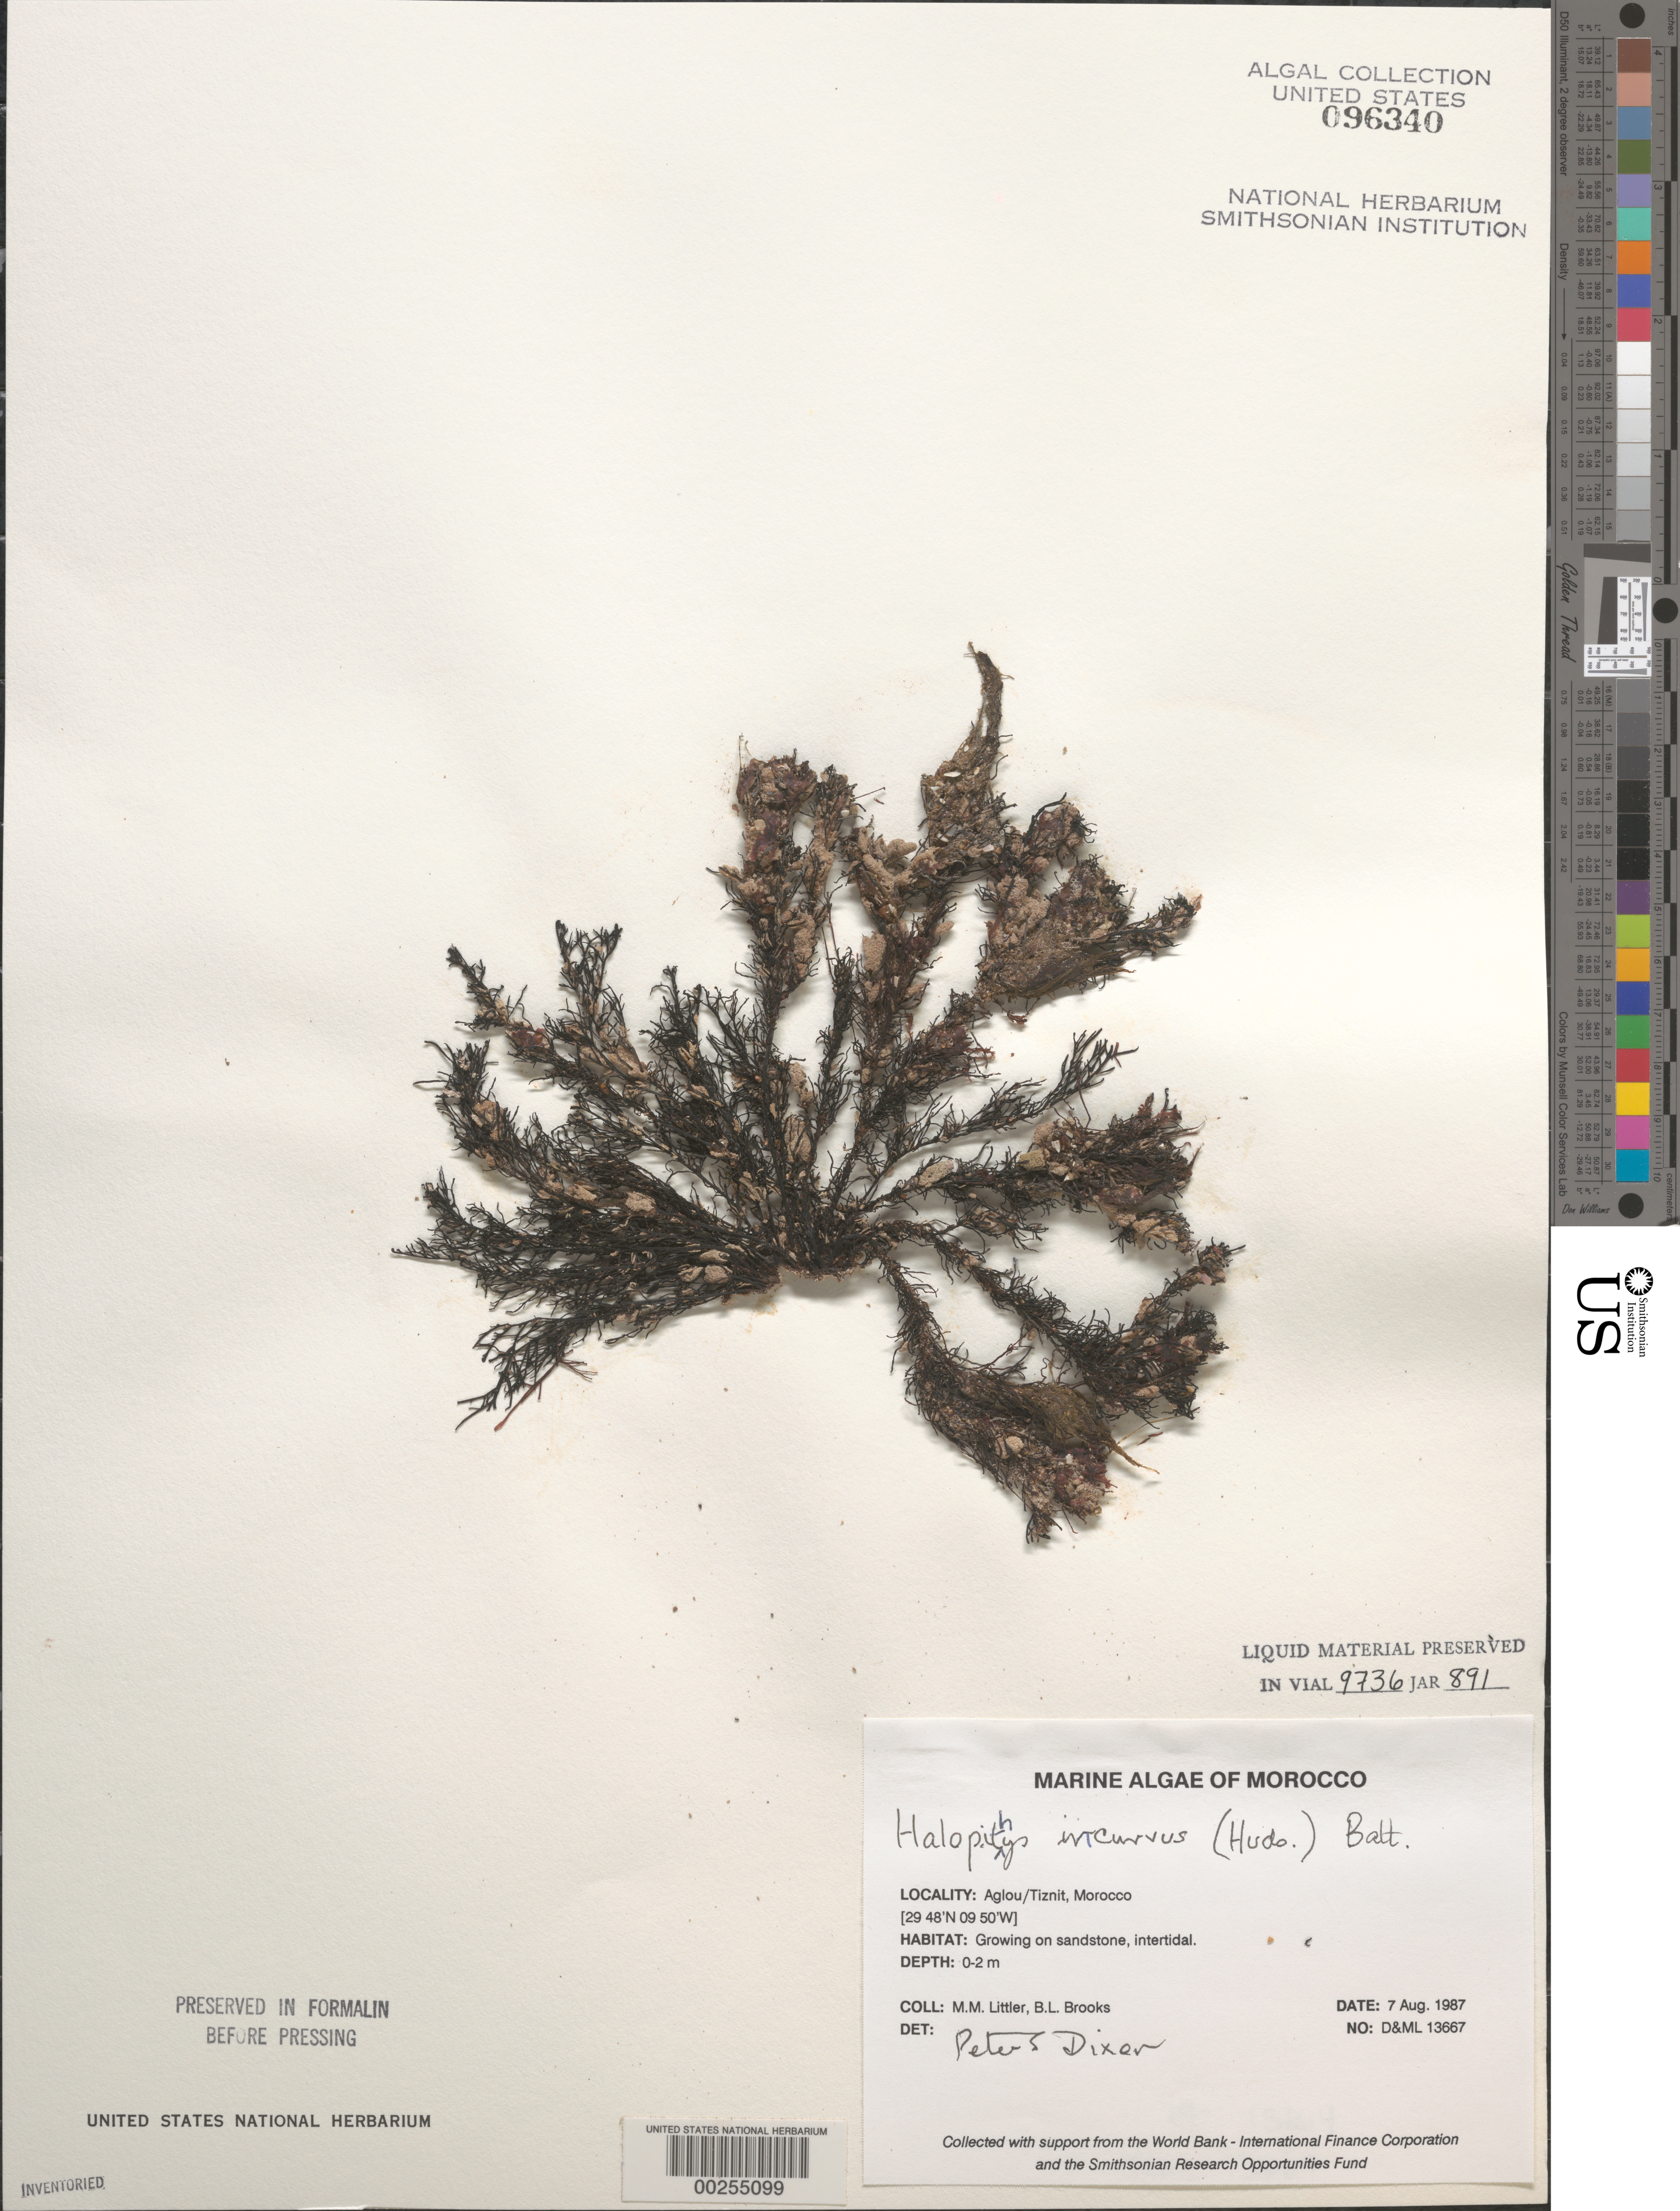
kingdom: Plantae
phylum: Rhodophyta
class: Florideophyceae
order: Ceramiales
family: Rhodomelaceae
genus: Halopithys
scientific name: Halopithys incurvus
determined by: Dixon, P. S.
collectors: M. M. Littler & B. Brooks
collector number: D&ML 13667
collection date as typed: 07 Aug 1987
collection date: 1987-08-07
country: Morocco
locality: Aglou / Tiznit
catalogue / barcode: US 96340